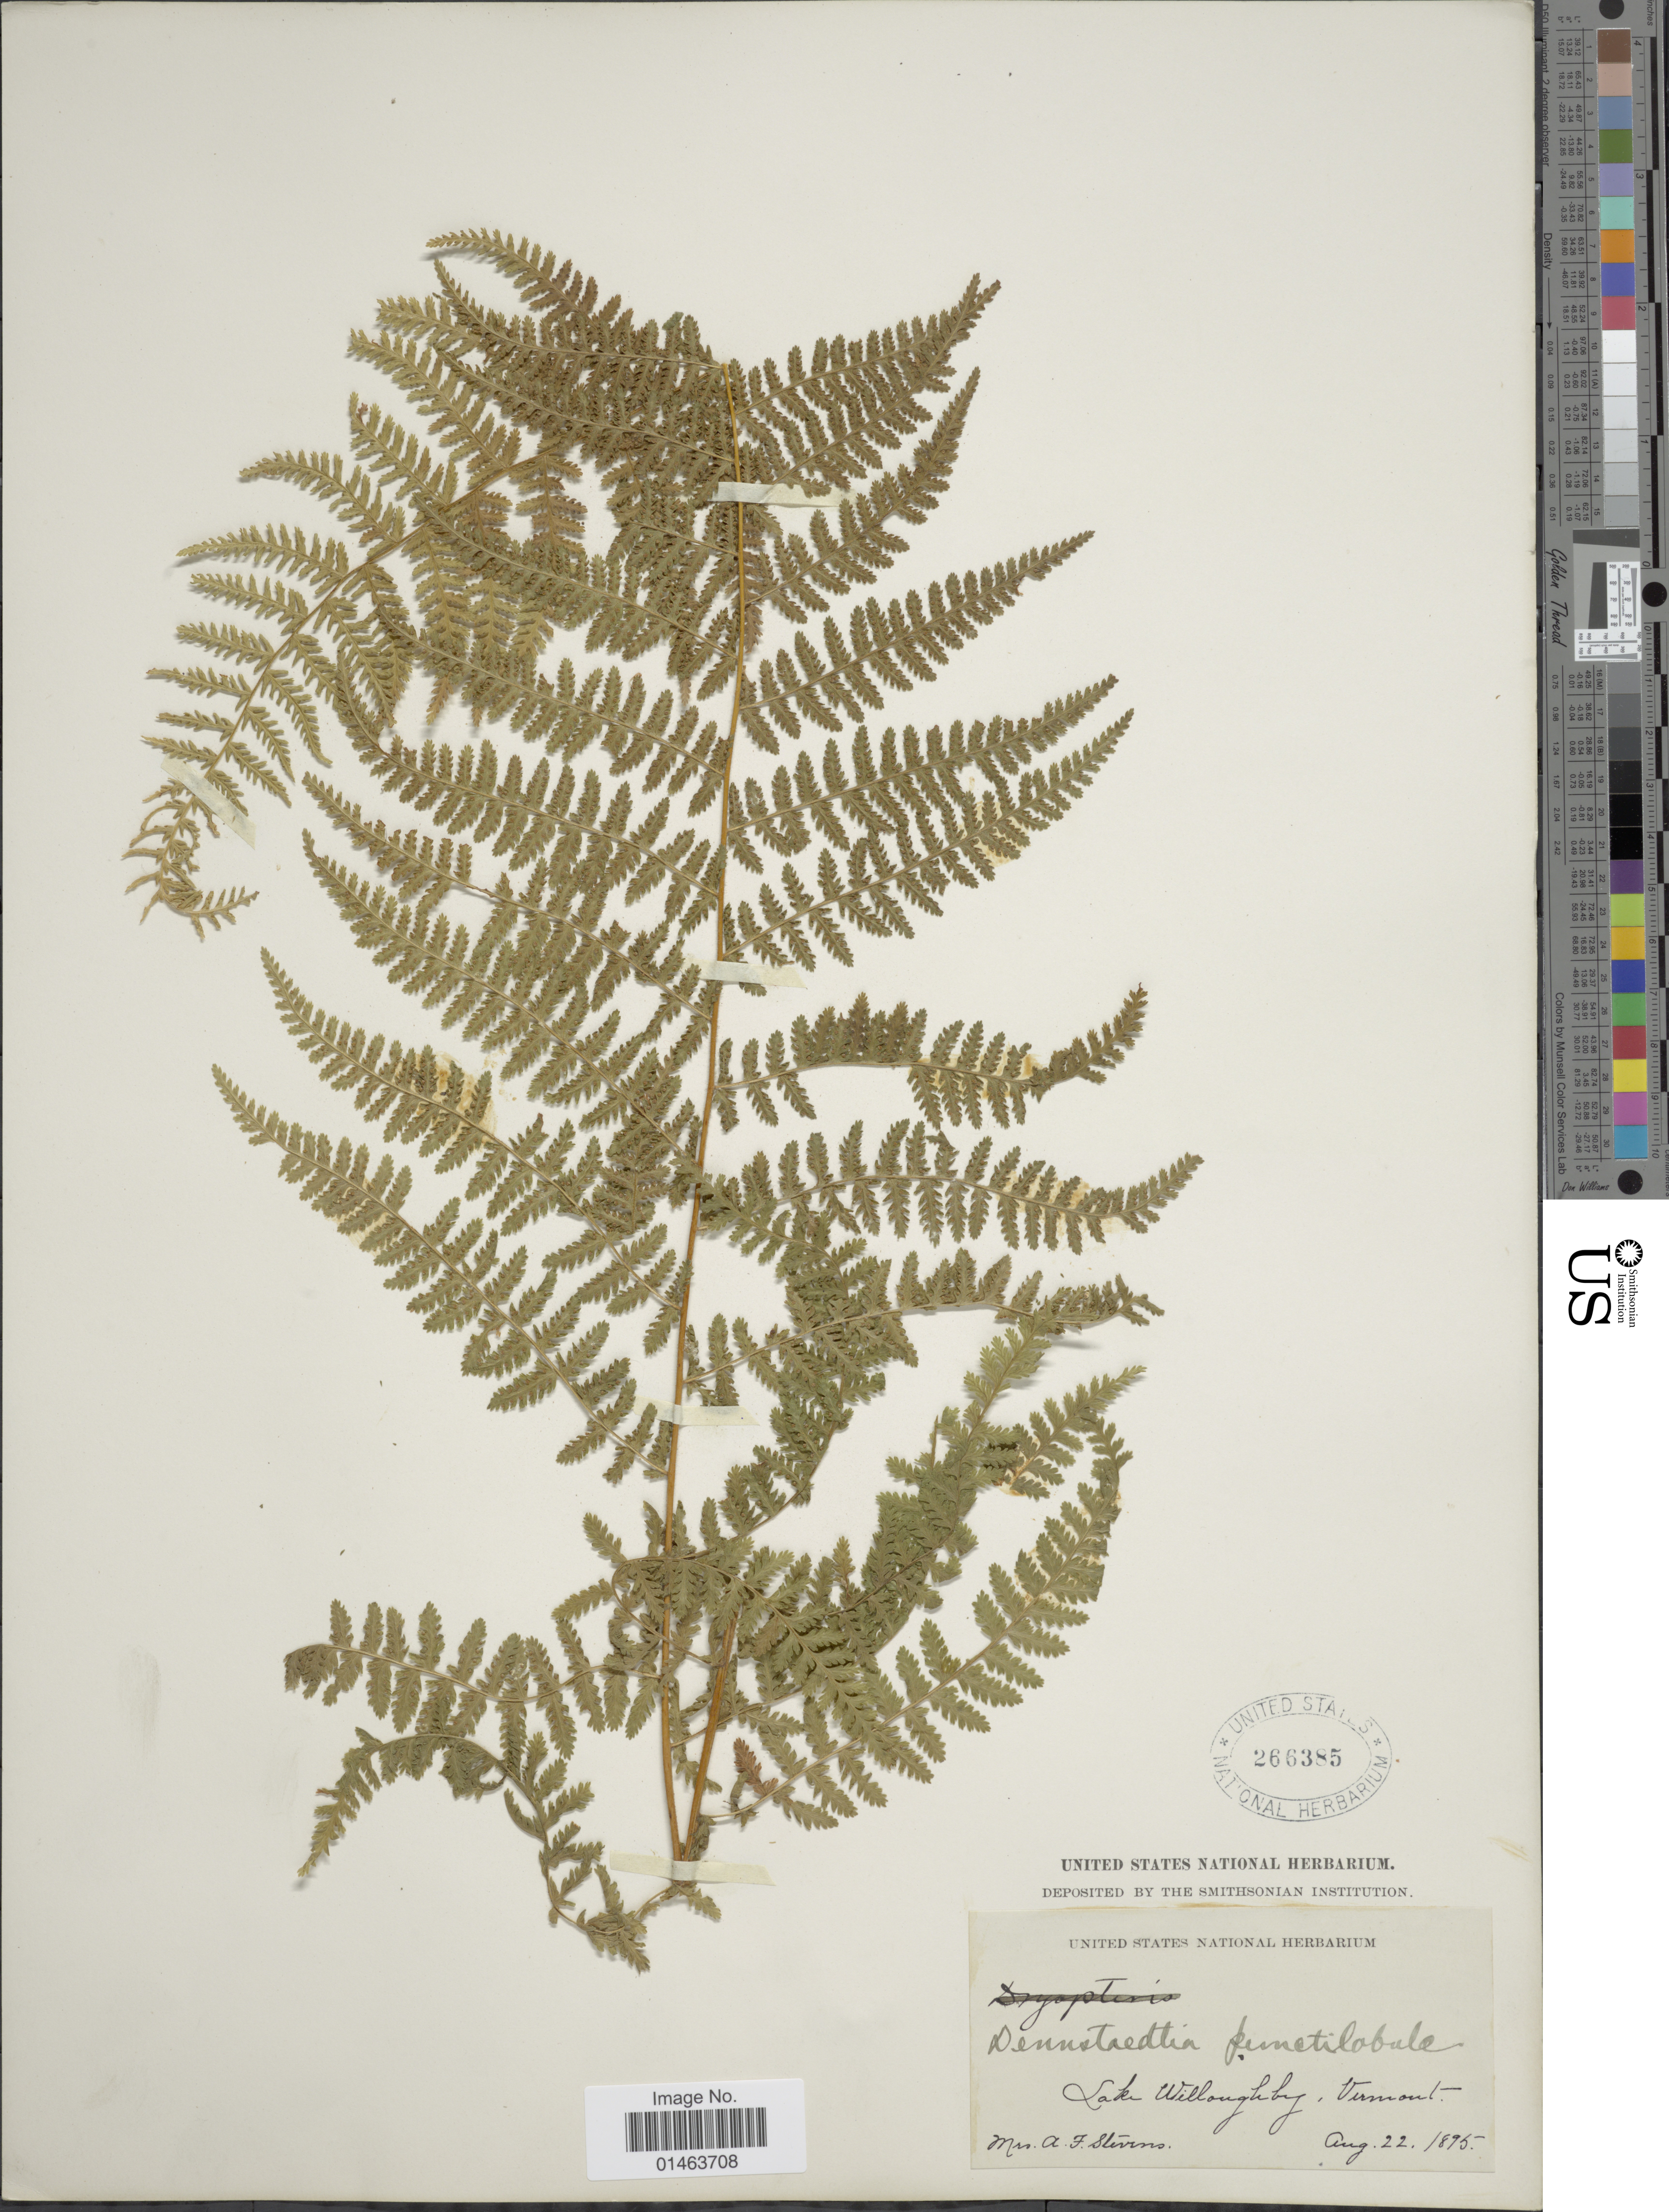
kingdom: Plantae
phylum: Tracheophyta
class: Polypodiopsida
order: Polypodiales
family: Dennstaedtiaceae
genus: Dennstaedtia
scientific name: Dennstaedtia punctilobula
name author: (Michx.) T. Moore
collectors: A. F. Stevens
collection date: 1895-08-22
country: United States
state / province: Vermont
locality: Lake Willoughly.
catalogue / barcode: US 266385